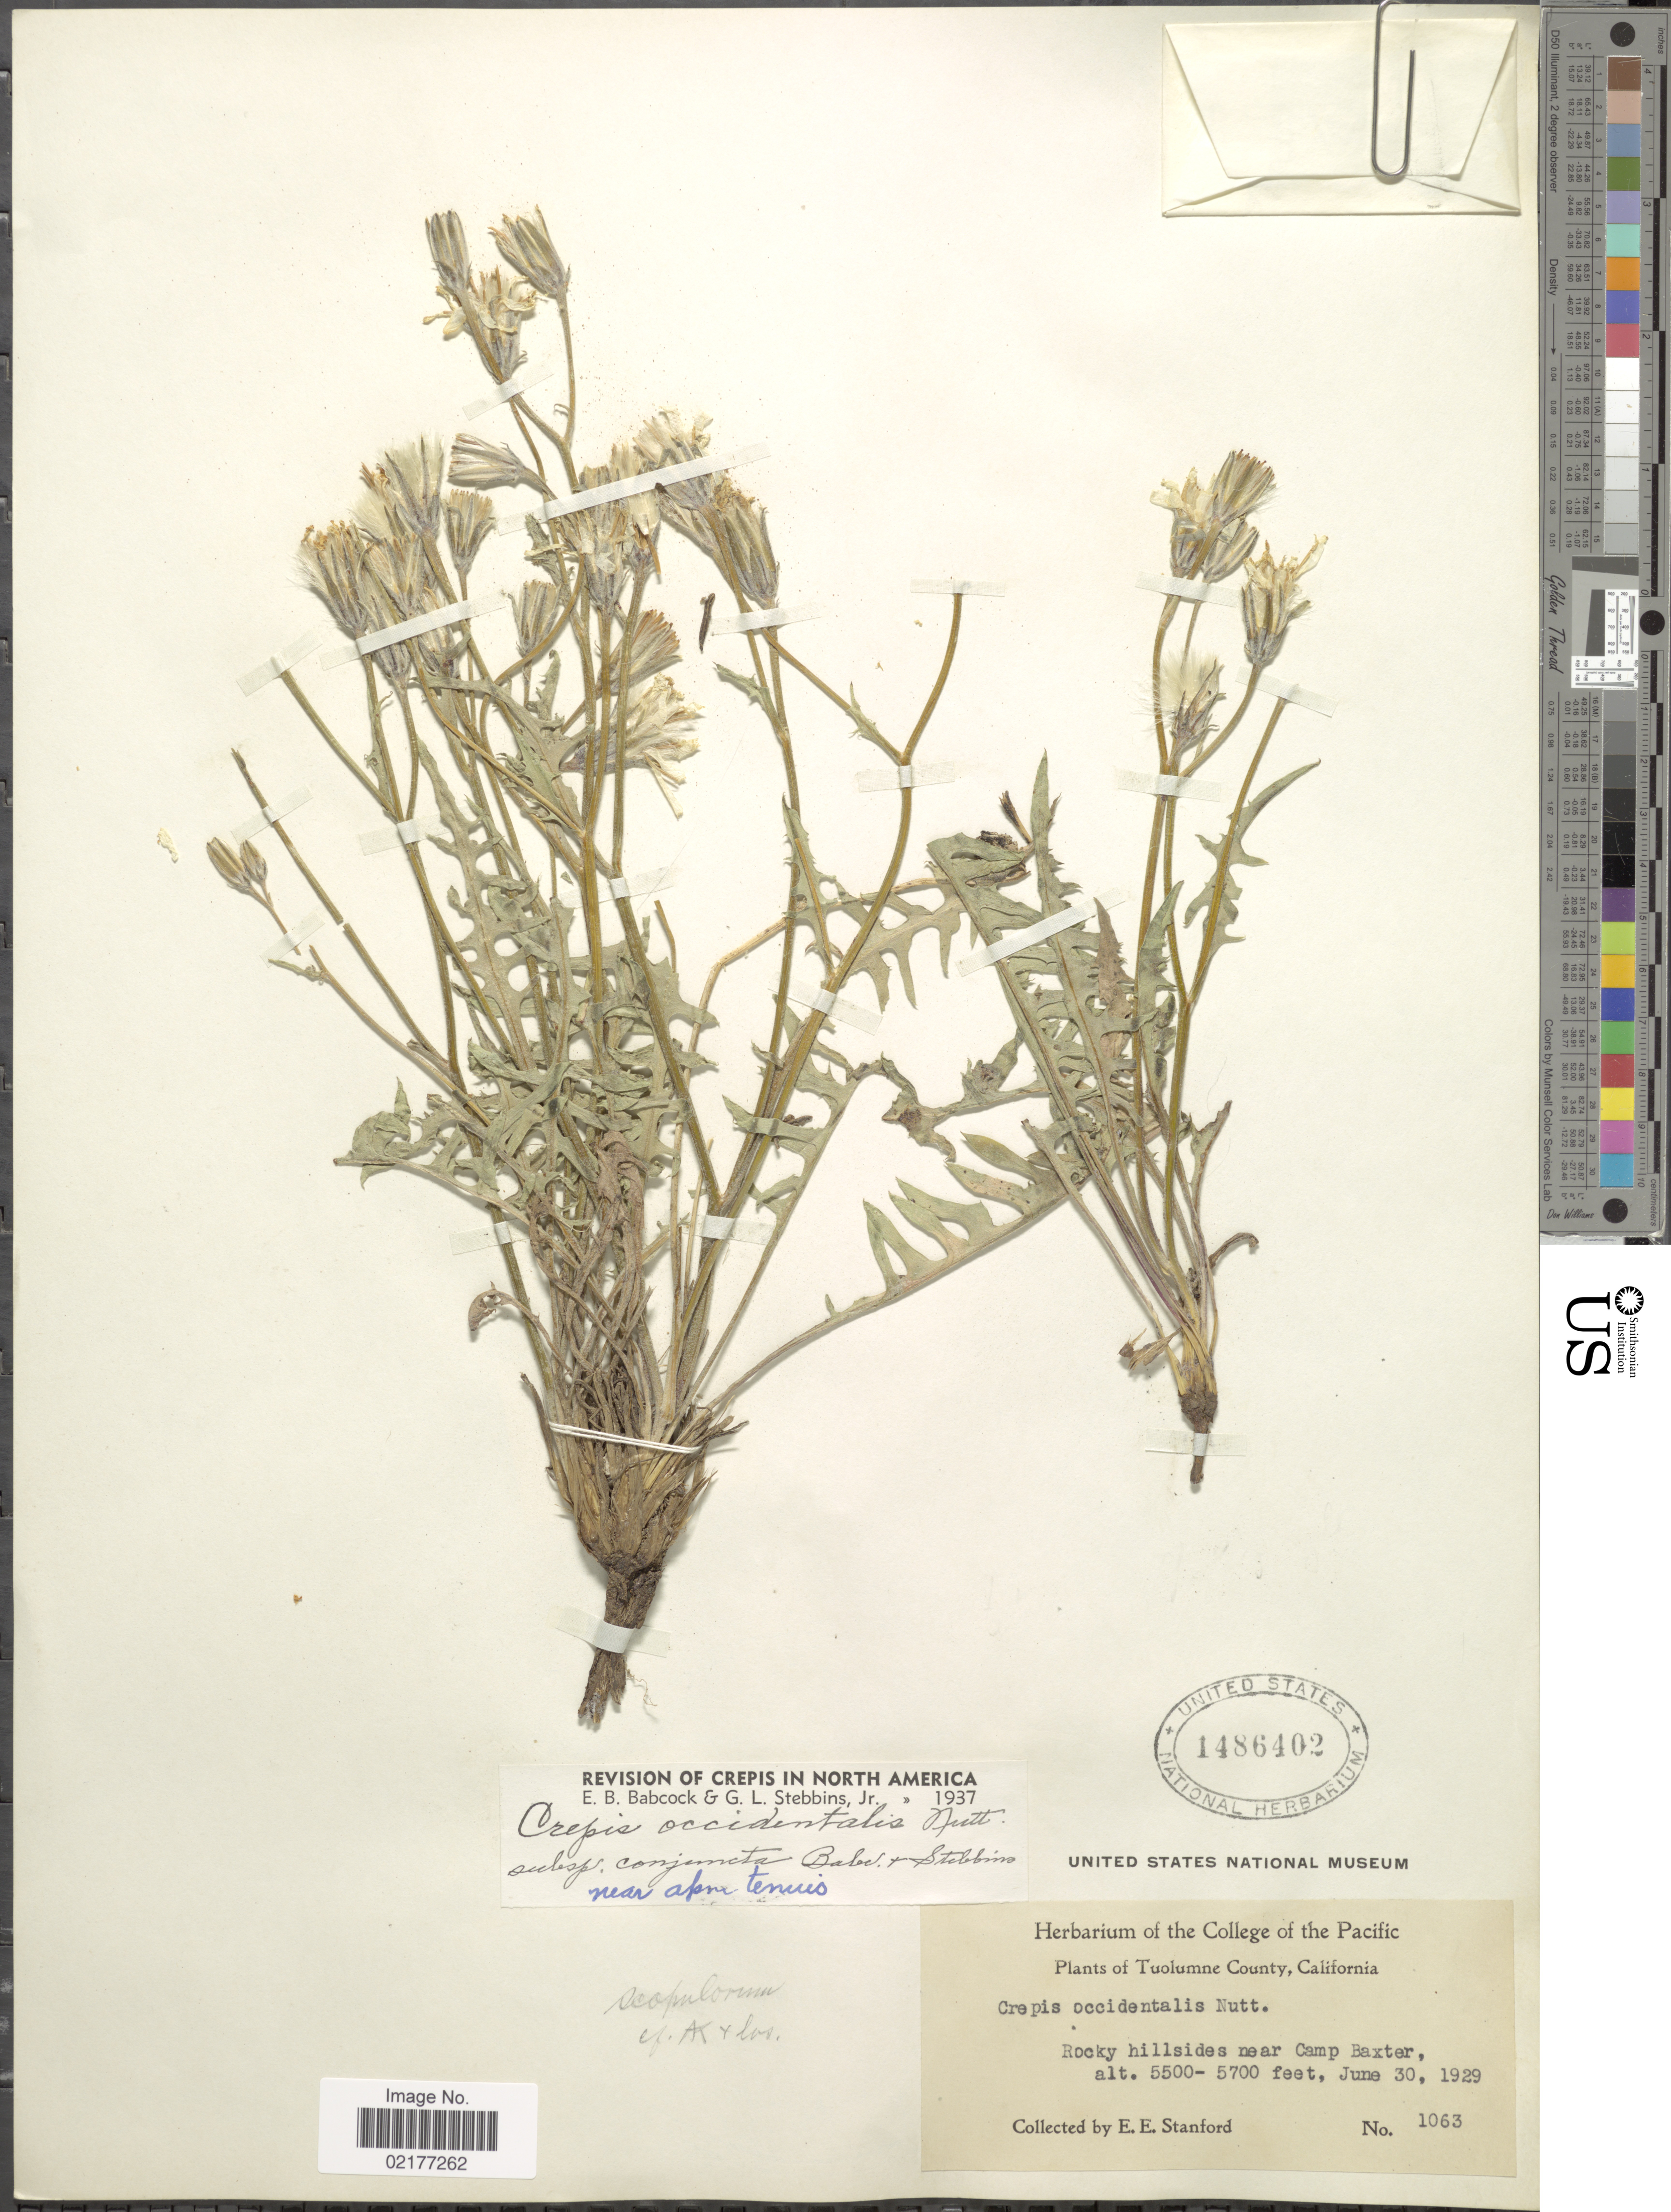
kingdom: Plantae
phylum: Tracheophyta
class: Magnoliopsida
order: Asterales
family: Asteraceae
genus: Crepis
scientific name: Crepis occidentalis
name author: Nutt.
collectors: E. Stanford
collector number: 1063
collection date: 1929-06-30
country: United States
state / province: California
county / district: Tuolumne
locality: Tuolumne County, California, Rocky hillsides near Camp Baxter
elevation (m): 1676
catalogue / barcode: US 1486402